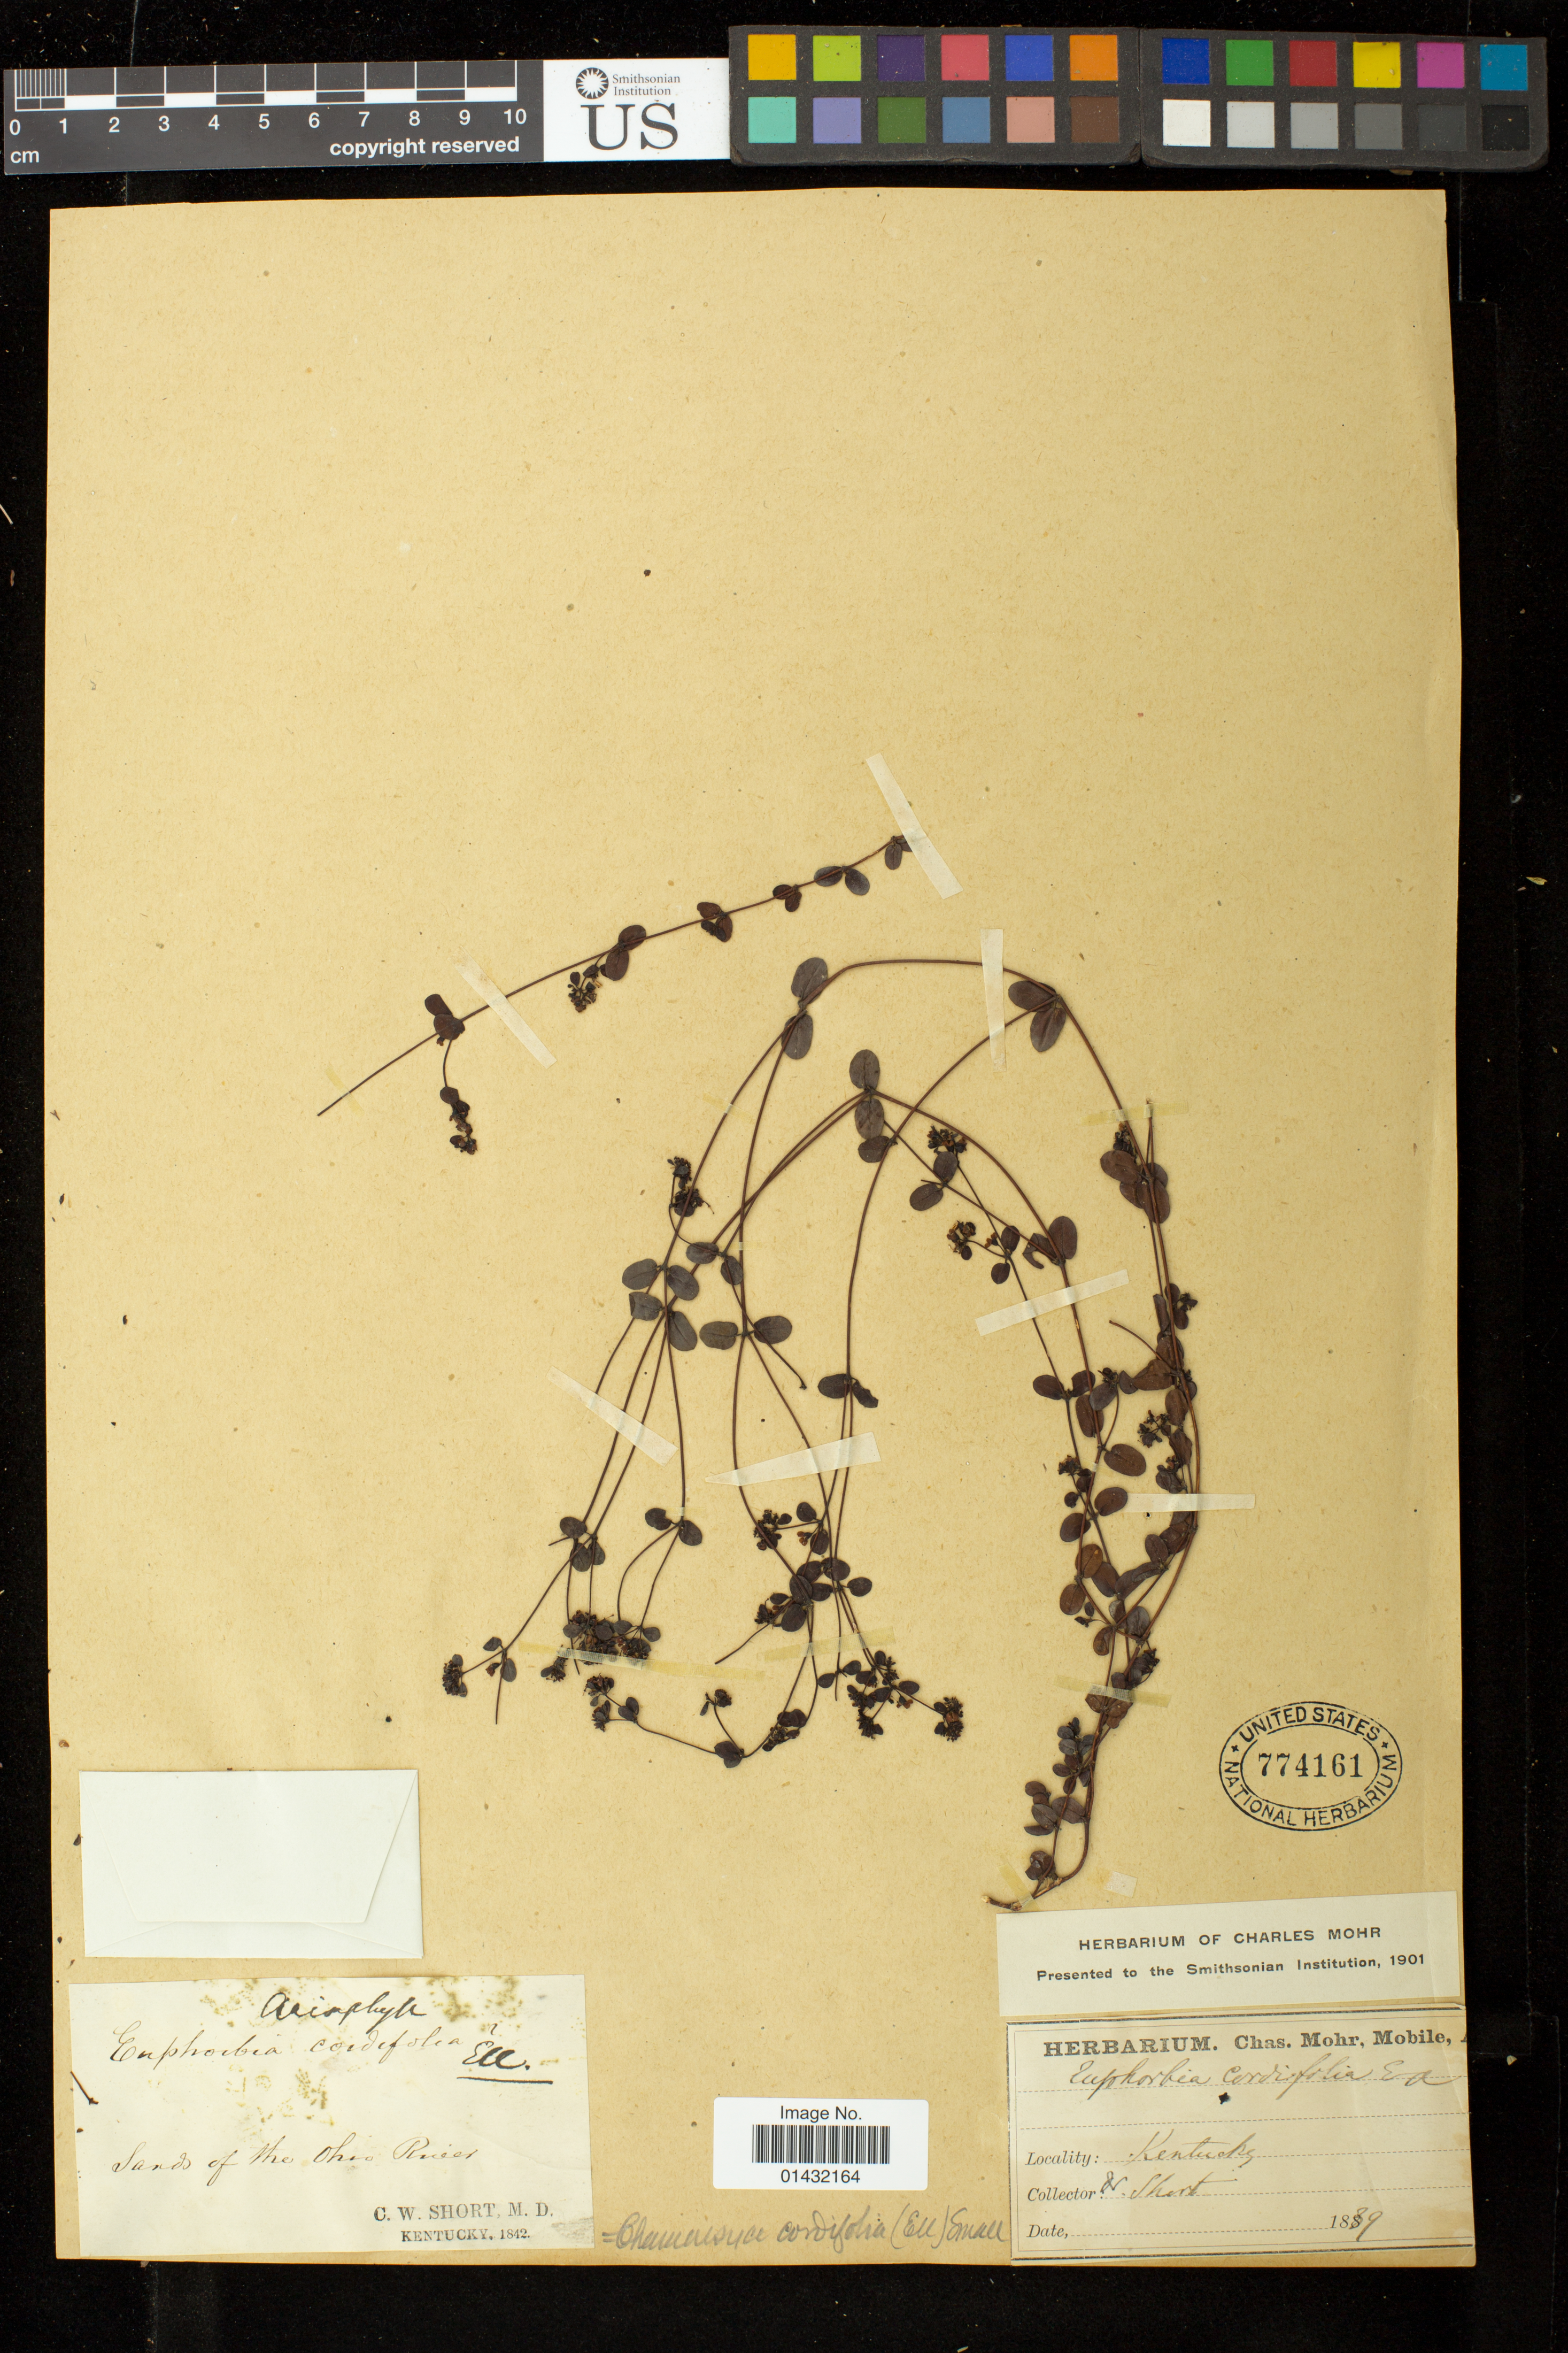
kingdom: Plantae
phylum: Tracheophyta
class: Magnoliopsida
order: Malpighiales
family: Euphorbiaceae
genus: Euphorbia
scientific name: Euphorbia cordifolia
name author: C.A. Mey. & Boiss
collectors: C. W. Short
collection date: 1842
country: United States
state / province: Kentucky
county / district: Ballard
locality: Banks of the Ohio River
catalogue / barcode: US 774161